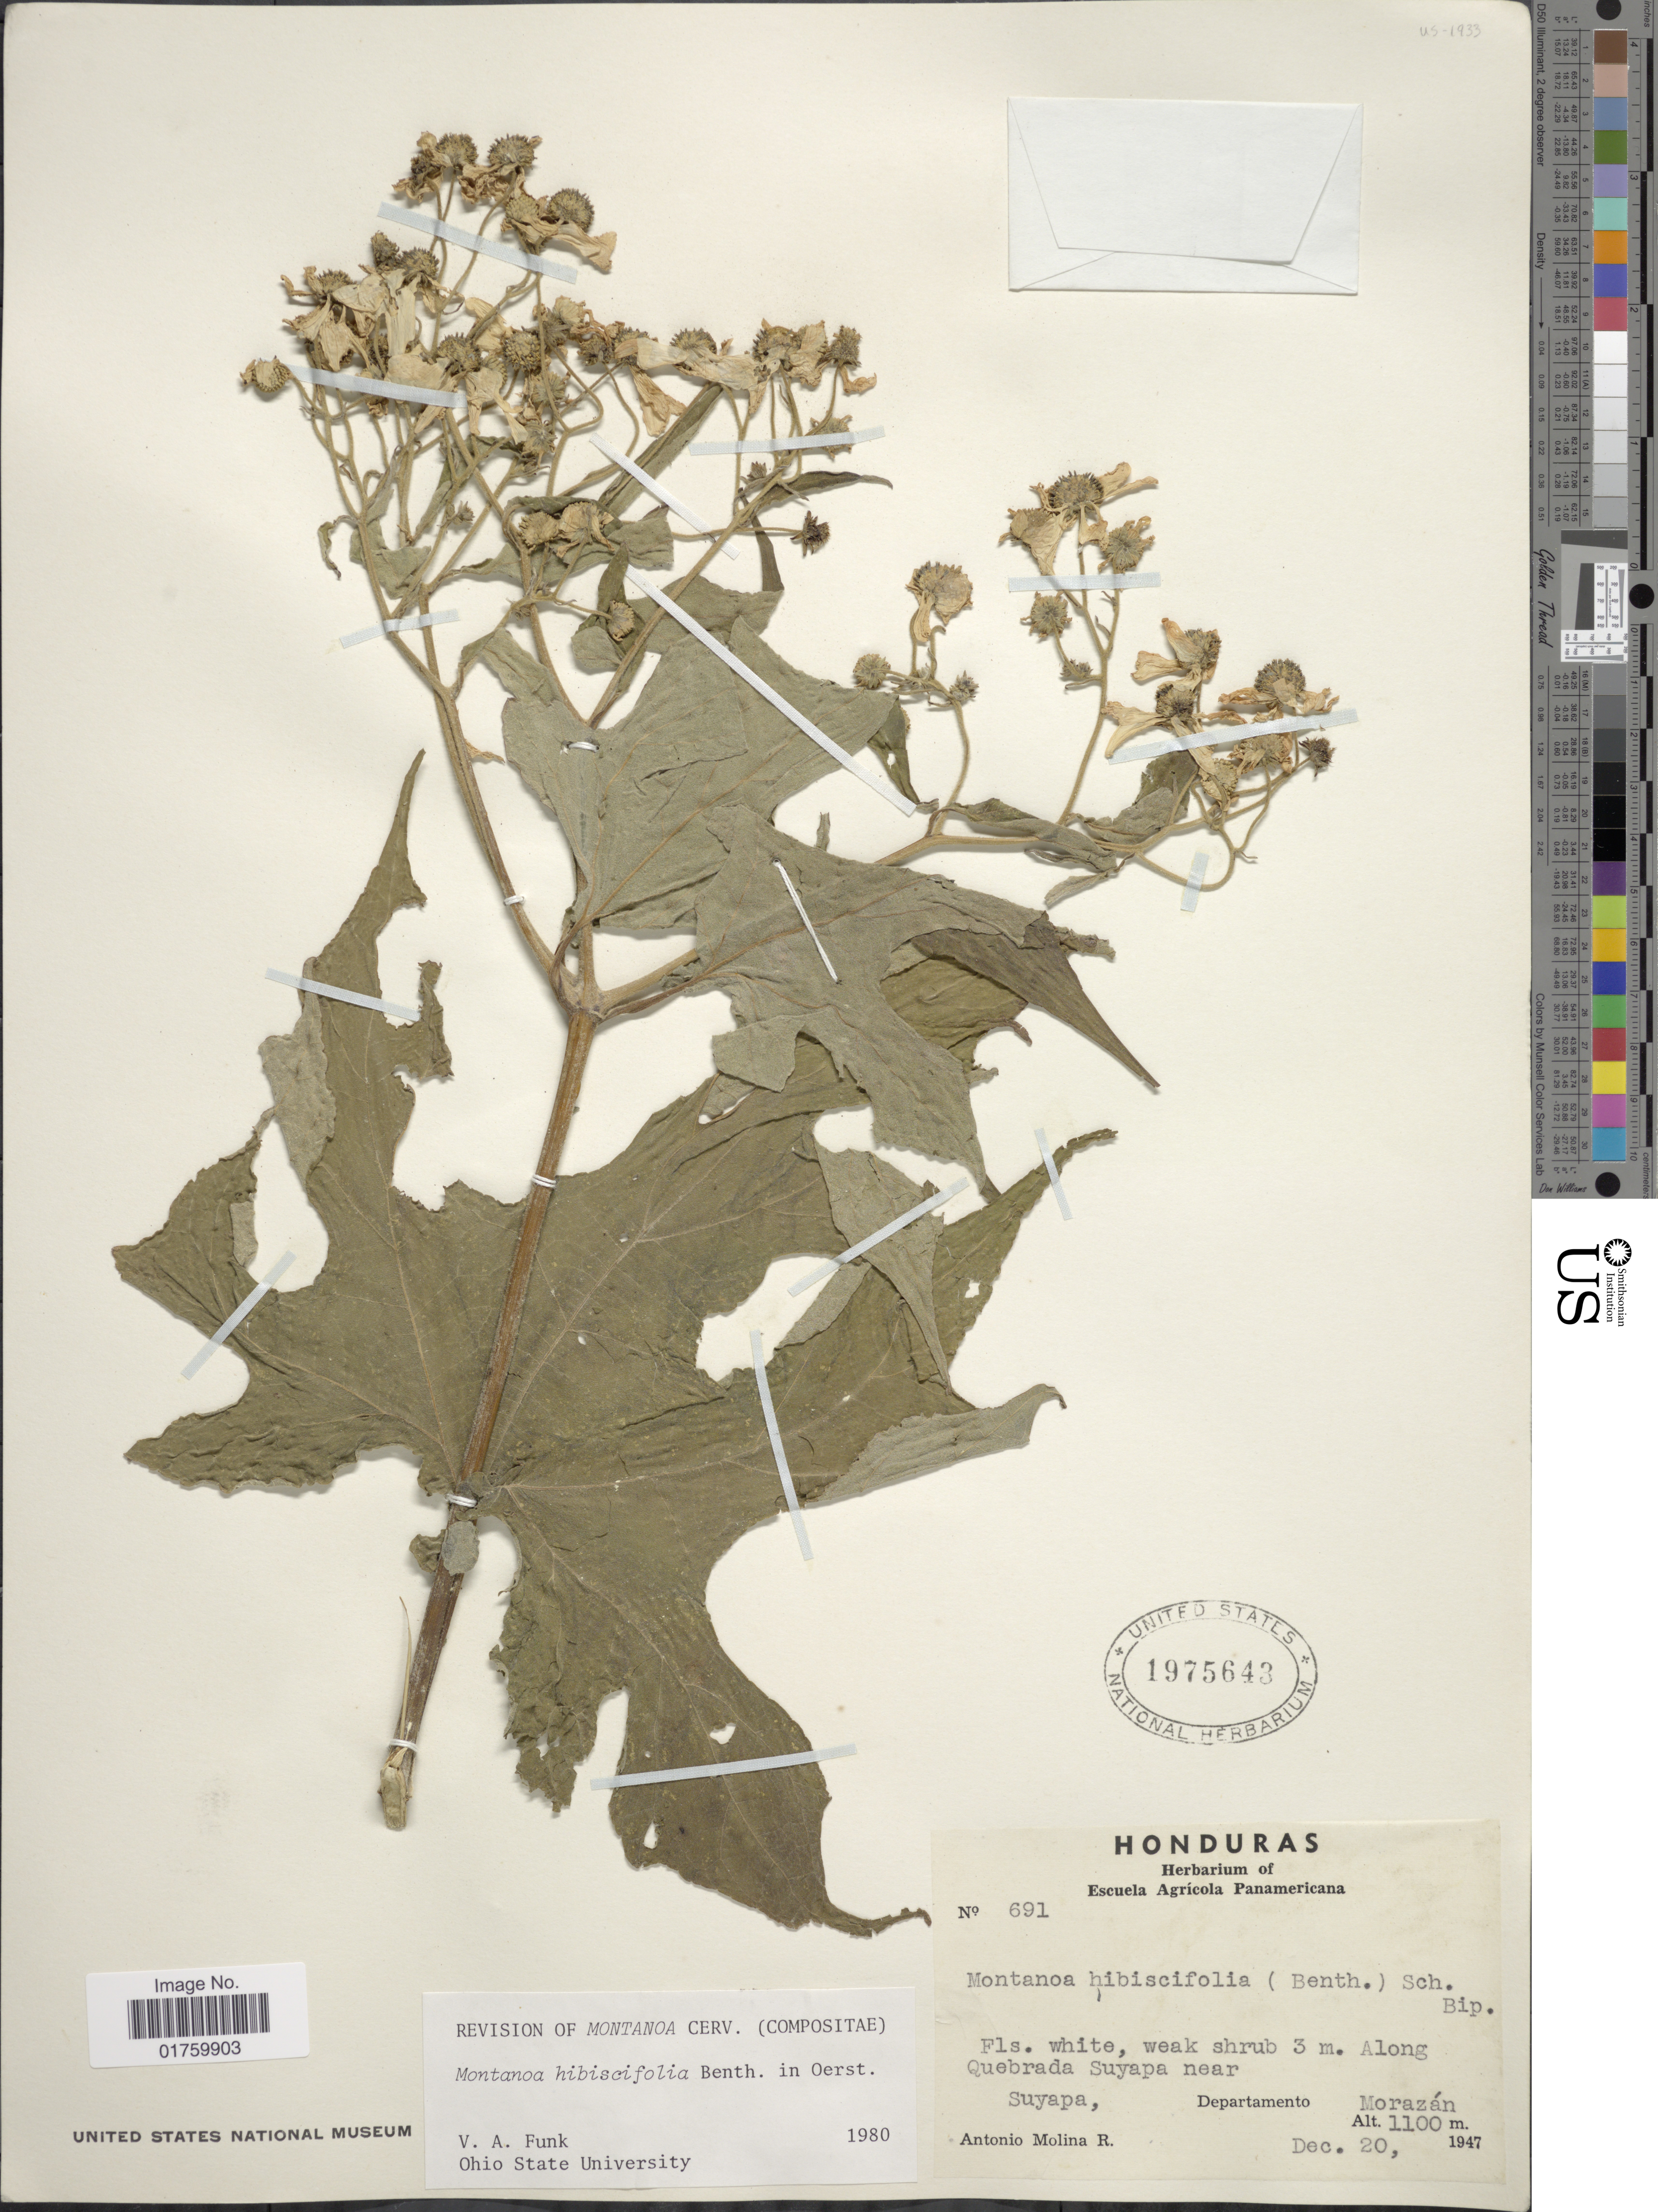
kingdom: Plantae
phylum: Tracheophyta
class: Magnoliopsida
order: Asterales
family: Asteraceae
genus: Montanoa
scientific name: Montanoa hibiscifolia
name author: Benth.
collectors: A. Molina R.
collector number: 691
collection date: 1947-12-20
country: Honduras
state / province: Fco. Morazán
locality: Along Quebrada Suyapa near Suyapa.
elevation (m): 1100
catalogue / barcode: US 1975643